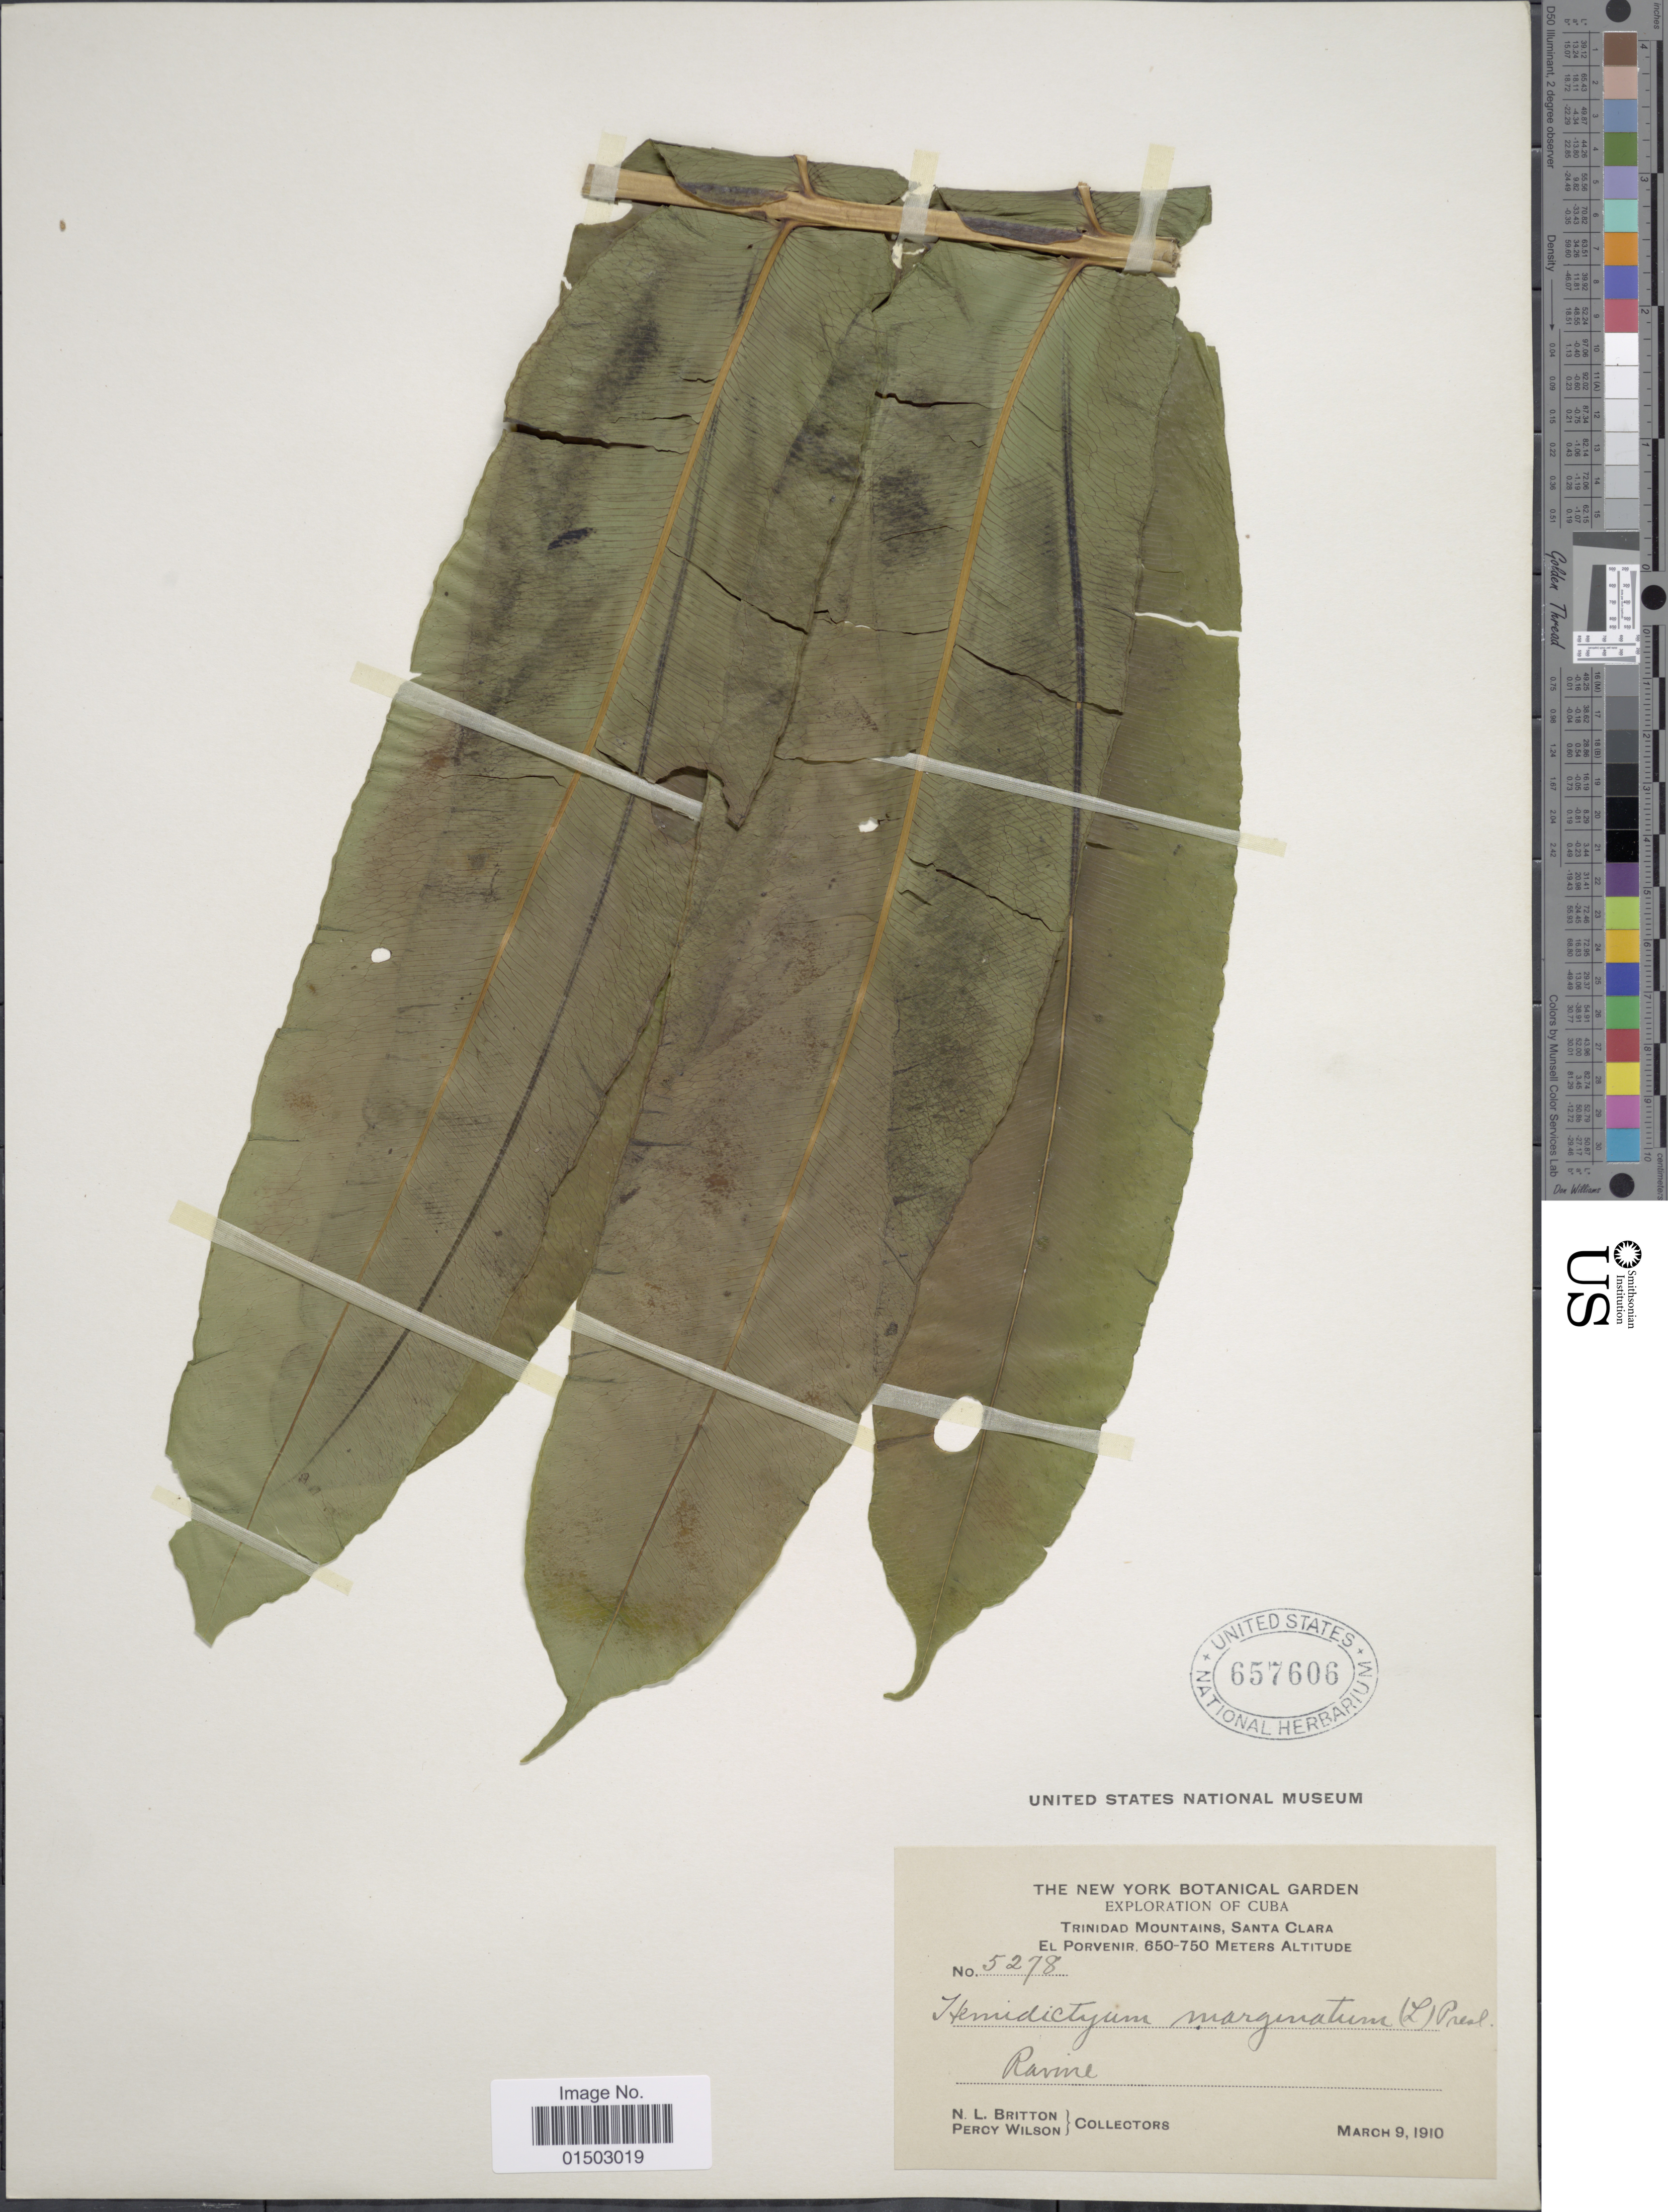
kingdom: Plantae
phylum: Tracheophyta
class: Polypodiopsida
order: Polypodiales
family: Hemidictyaceae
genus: Hemidictyum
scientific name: Hemidictyum marginatum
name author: (L.) C. Presl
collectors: N. Britton & P. Wilson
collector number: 5278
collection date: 1910-03-09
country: Cuba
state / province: Las Villas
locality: Trinidad Mountains, Santa Clara, El Porvenir, Ravine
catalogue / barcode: US 657606